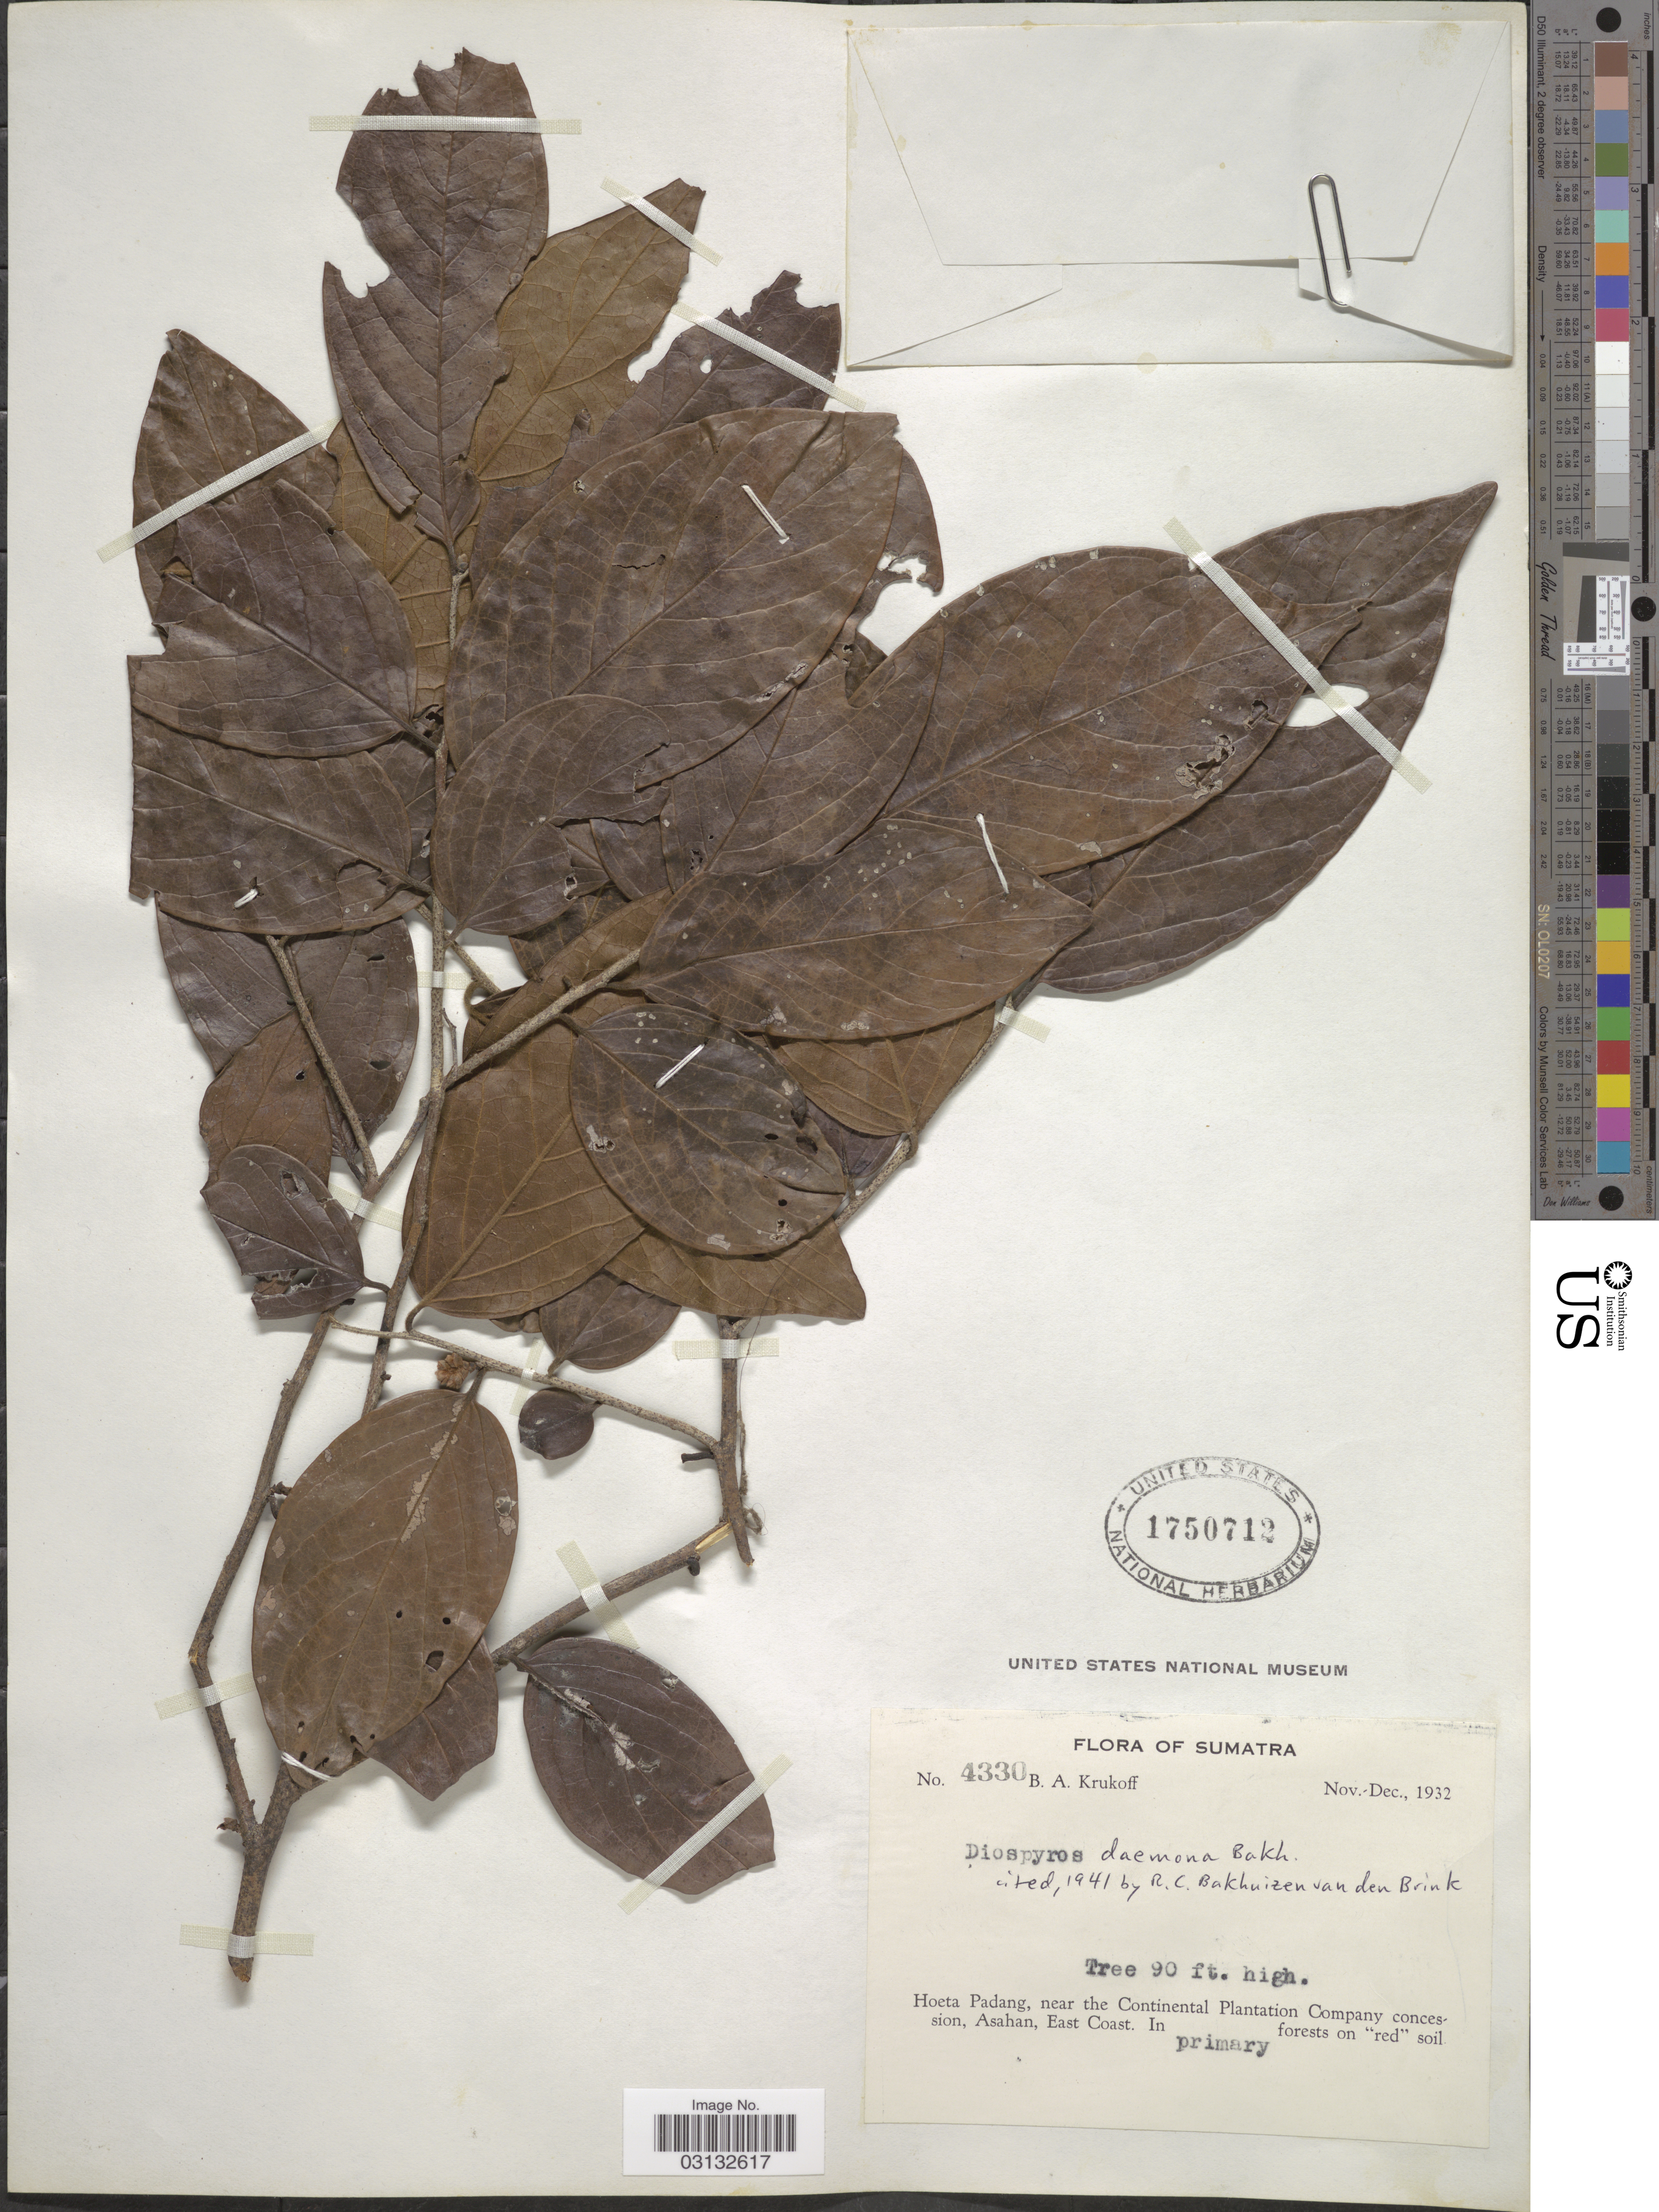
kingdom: Plantae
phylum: Tracheophyta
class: Magnoliopsida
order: Ericales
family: Ebenaceae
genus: Diospyros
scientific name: Diospyros daemona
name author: Bakh.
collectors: B. A. Krukoff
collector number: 4330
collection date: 1932-11/1932-12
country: Indonesia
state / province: Sumatra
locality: Hoeta Padang, near the Continental Plantation Company concession, Asahan, East Coast.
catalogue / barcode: US 1750712